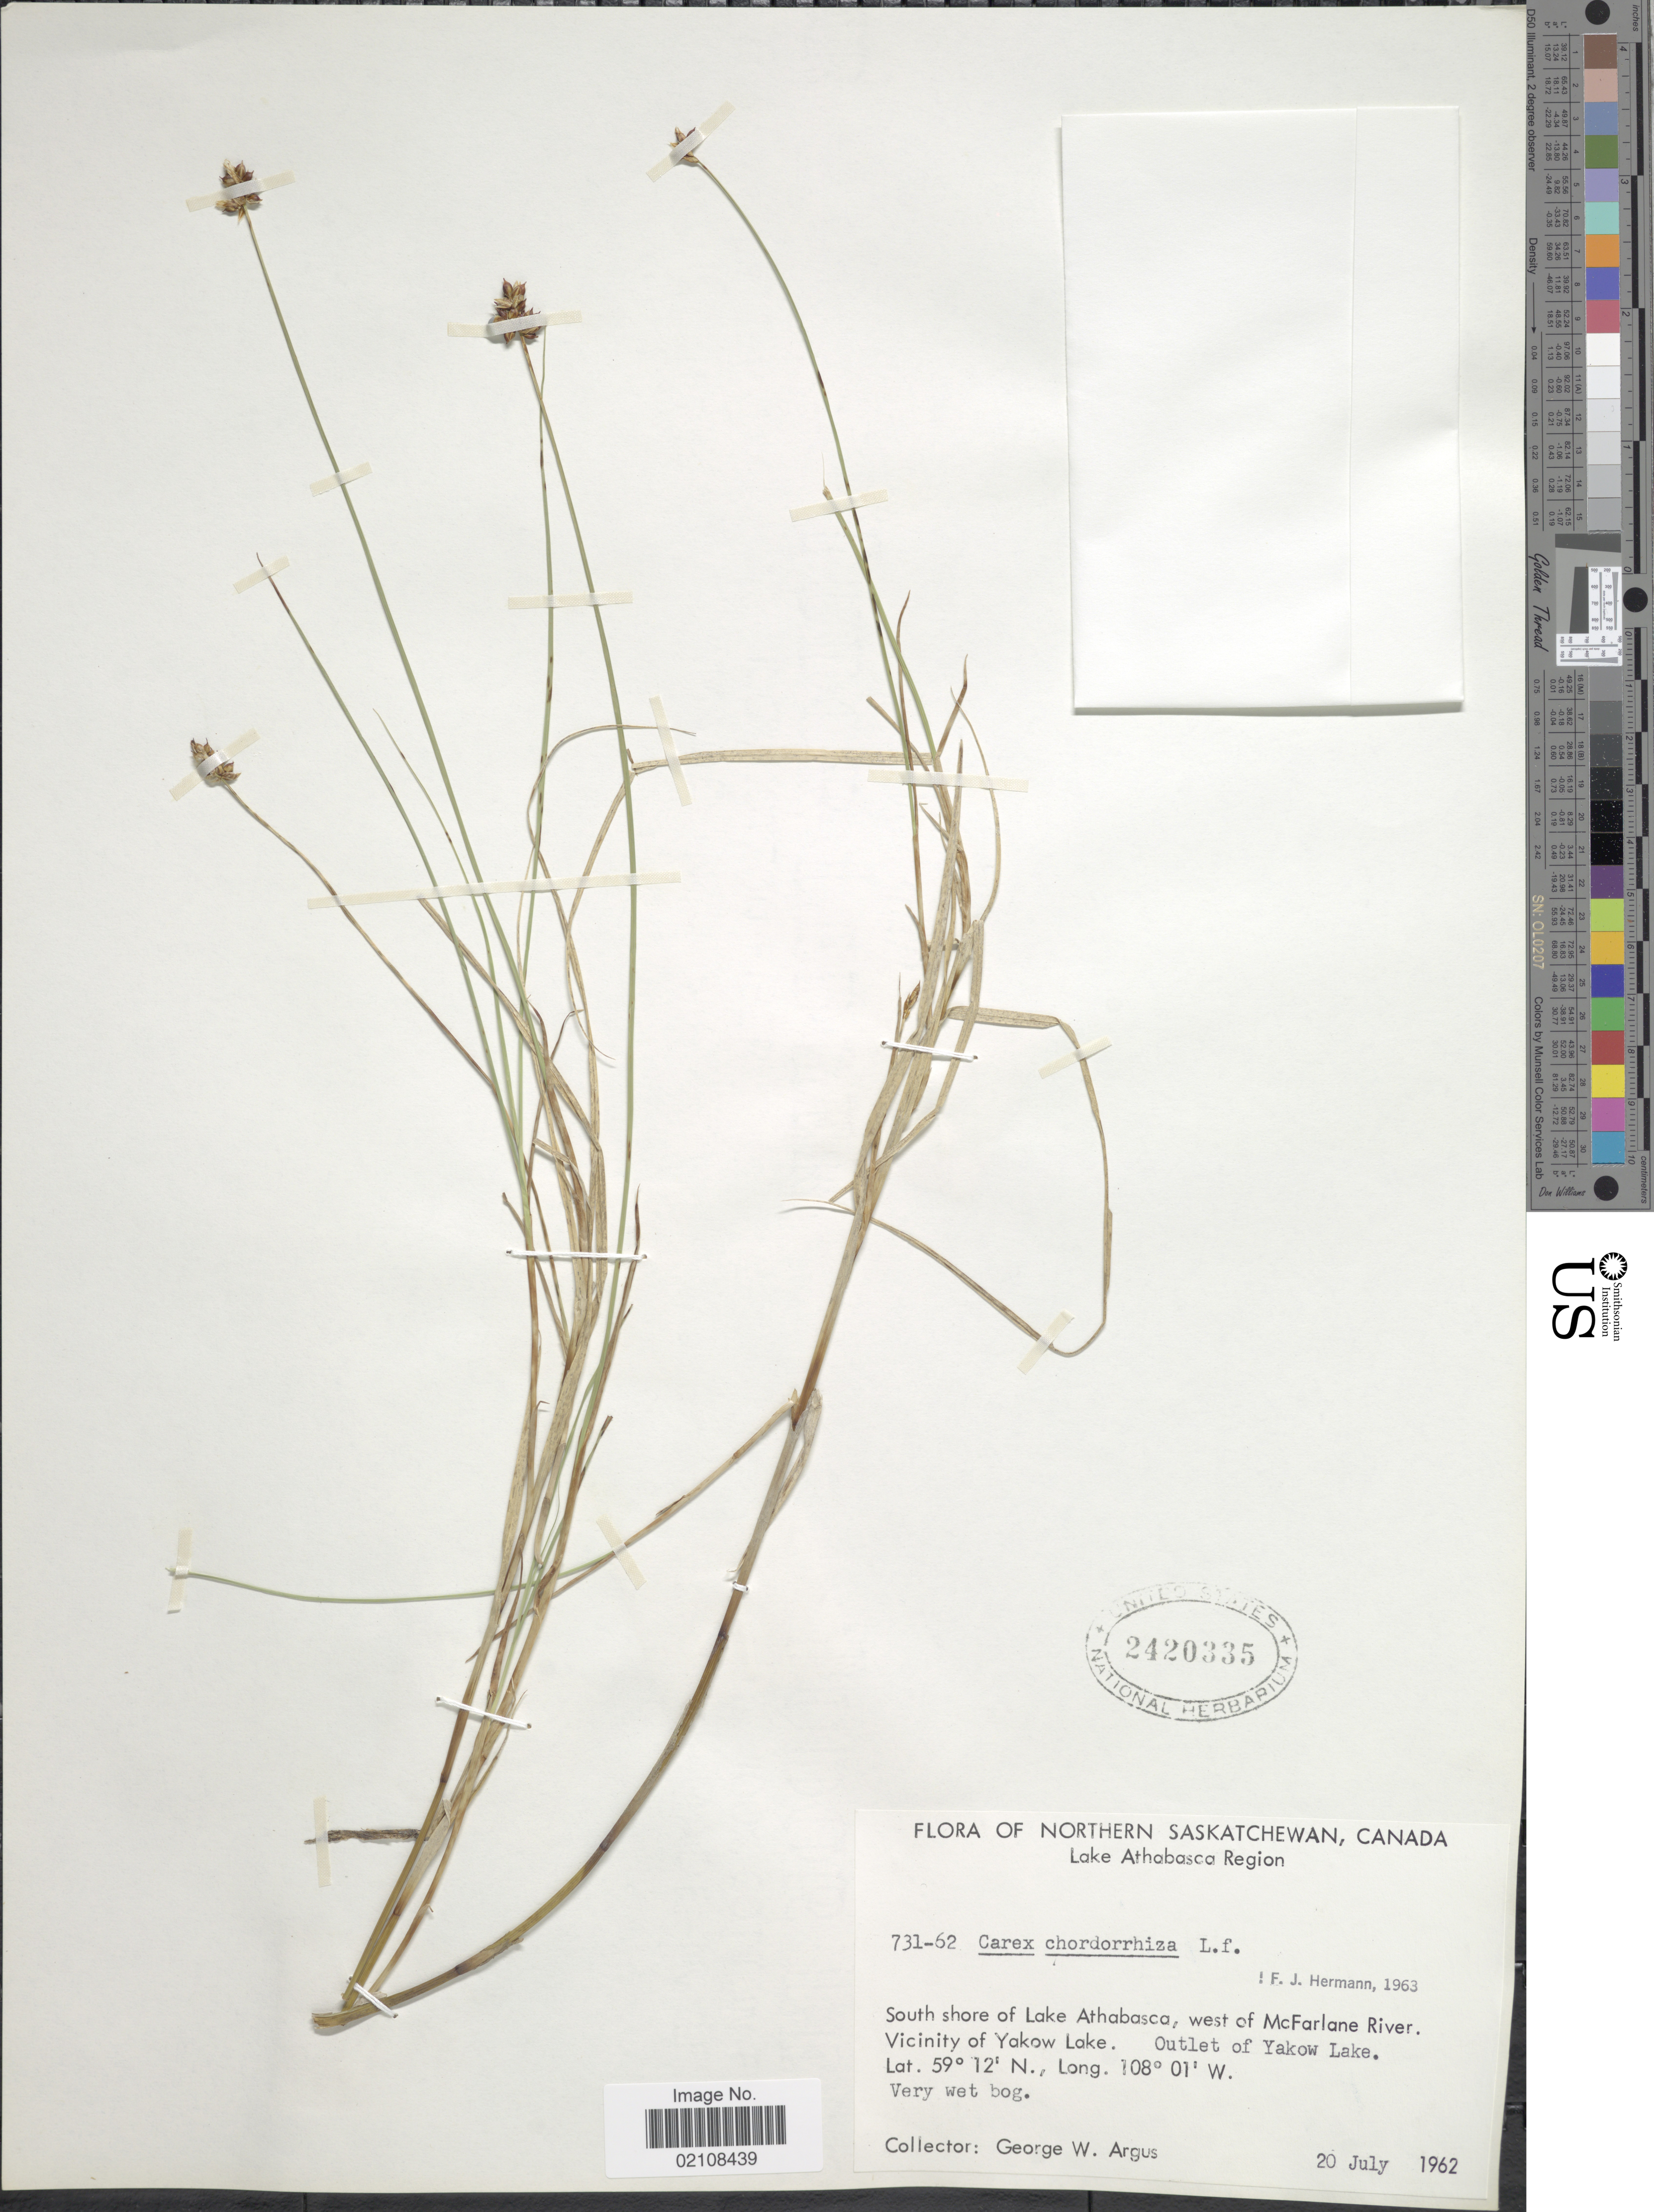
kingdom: Plantae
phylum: Tracheophyta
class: Liliopsida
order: Poales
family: Cyperaceae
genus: Carex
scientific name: Carex chordorrhiza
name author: L. f.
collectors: G. W. Argus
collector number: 731-62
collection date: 1962-07-20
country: Canada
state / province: Saskatchewan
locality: Northern Saskatchewan. Lake Athabasca Region. South shore of Lake Athabasca, west of McFarlane River. Vicinity of Yakow Lake. Outlet of Yakow Lake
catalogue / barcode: US 2420335